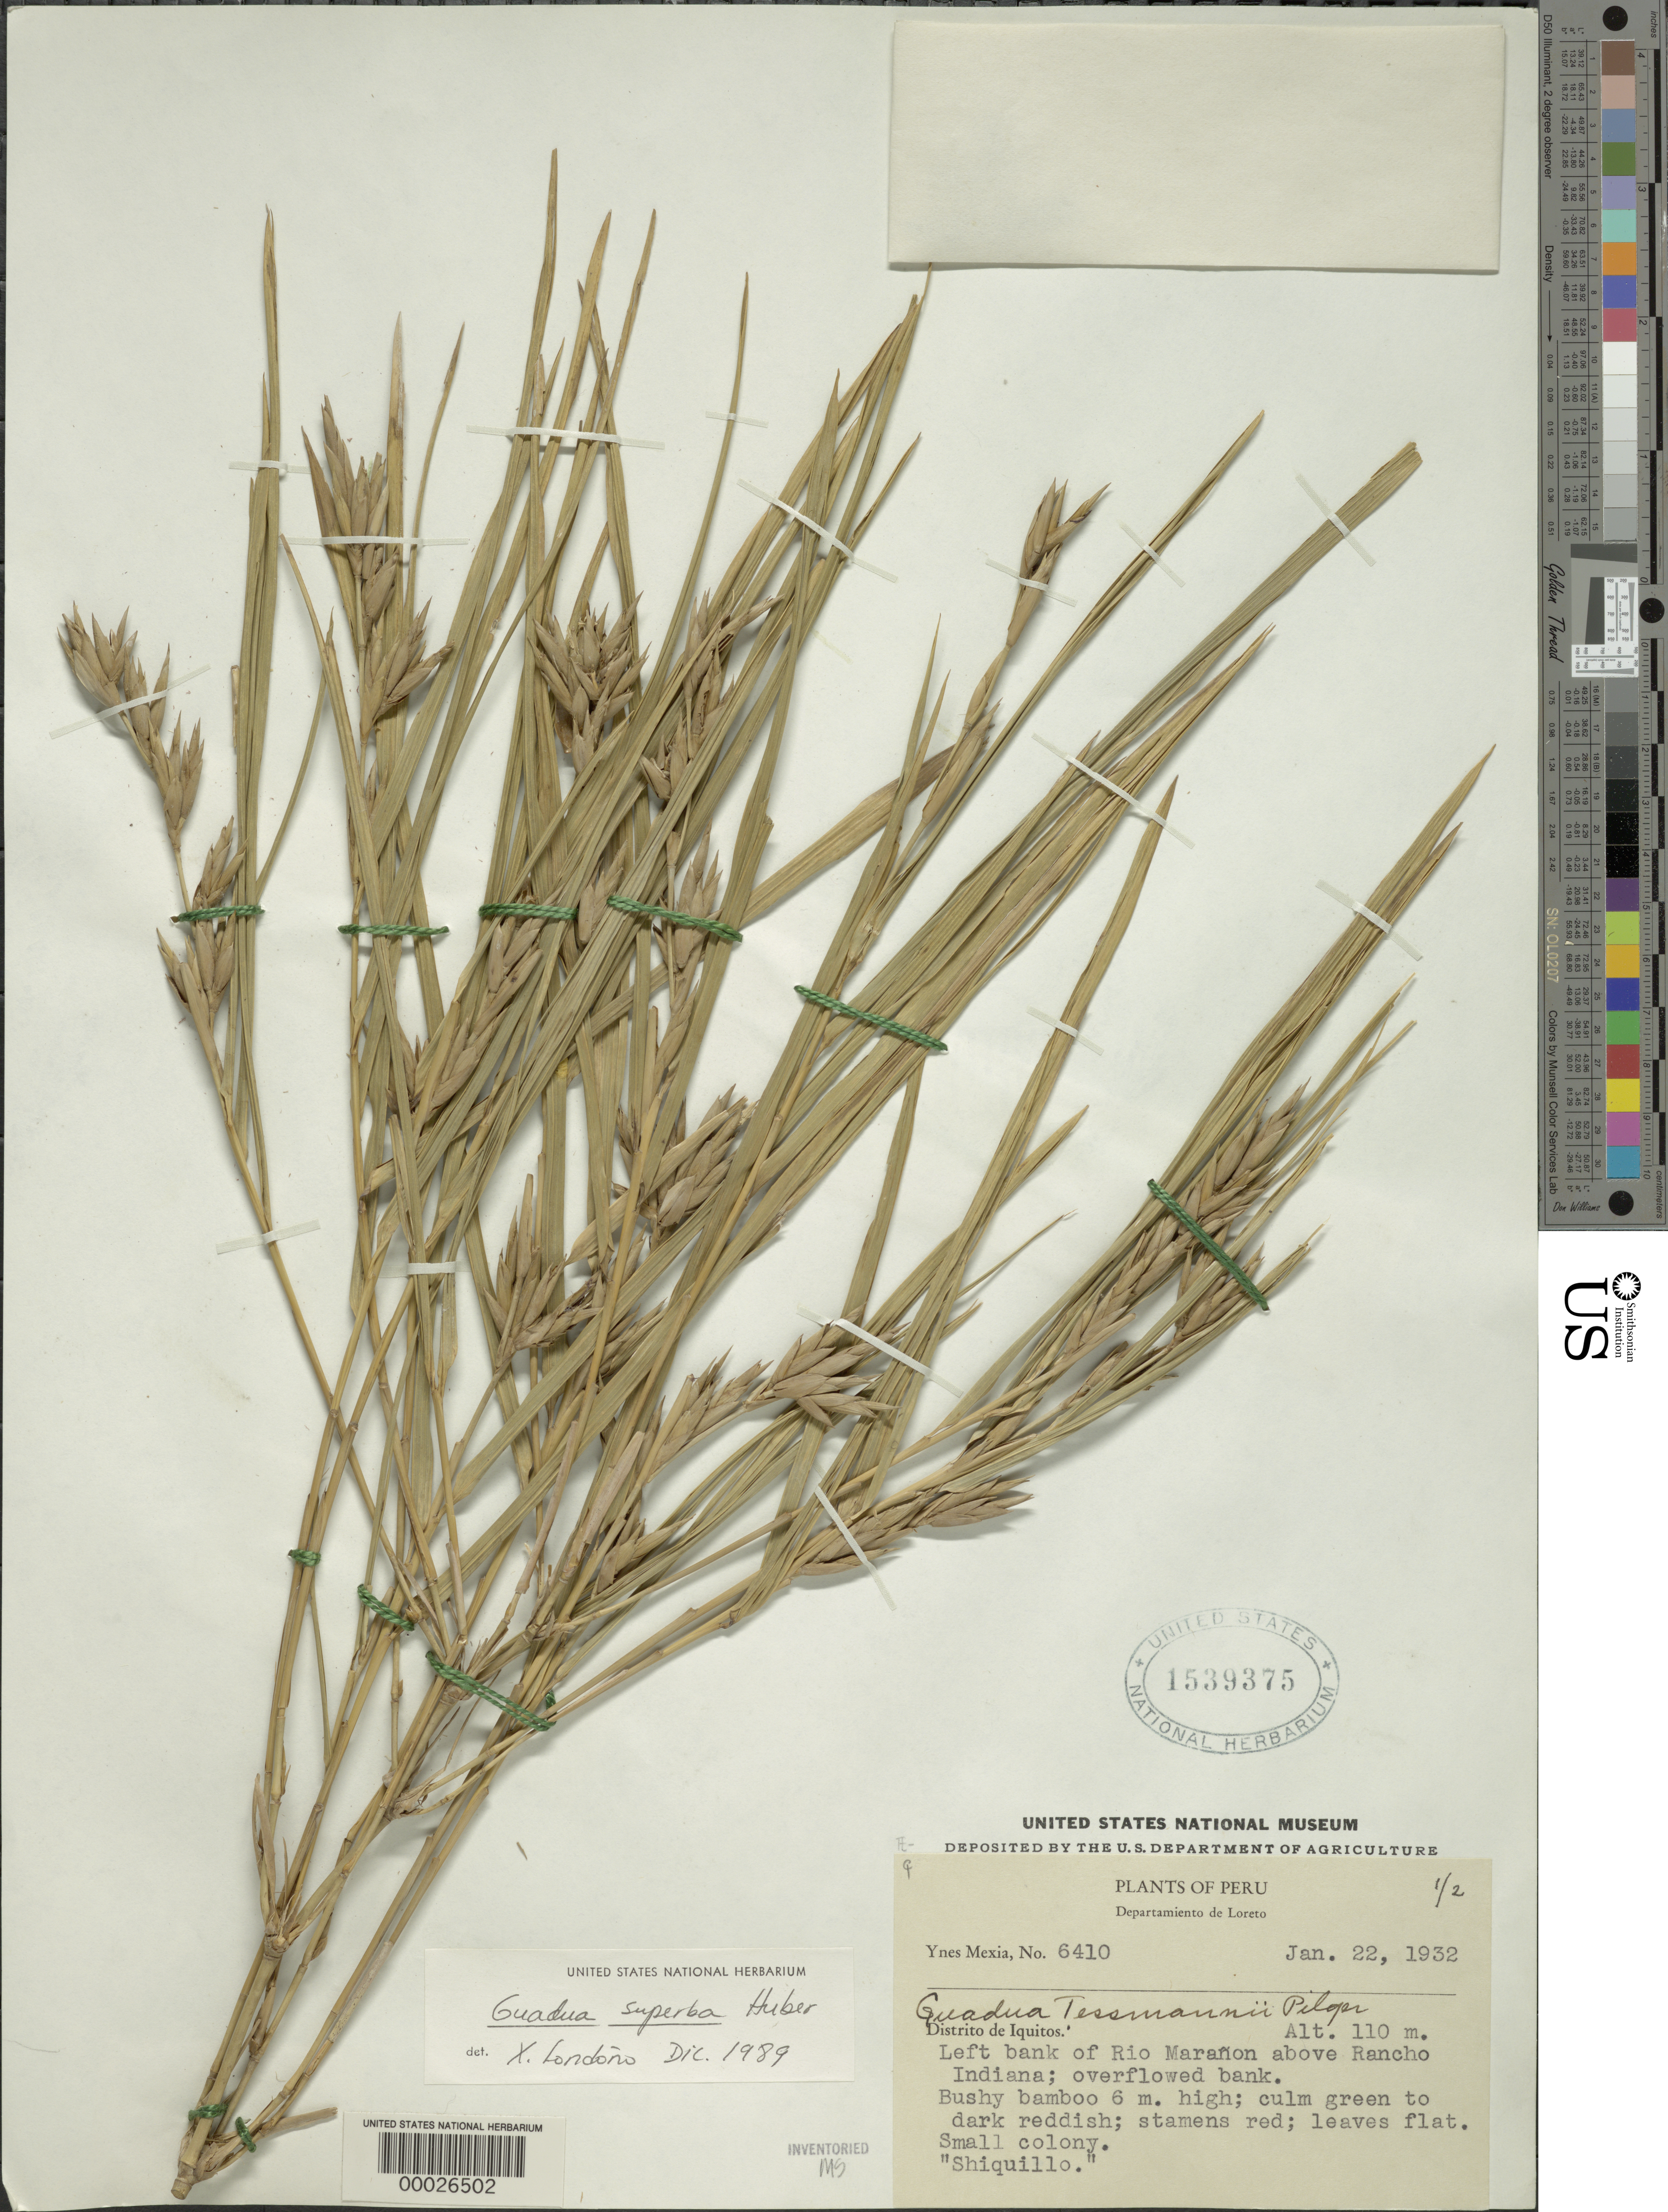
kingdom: Plantae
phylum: Tracheophyta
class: Liliopsida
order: Poales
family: Poaceae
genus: Guadua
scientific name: Guadua superba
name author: Huber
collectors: Y. Mexia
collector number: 6410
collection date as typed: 22 Jan 1932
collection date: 1932-01-22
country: Peru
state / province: Loreto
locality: Left side of rio maranon above rancho indiana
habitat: Overflowed bank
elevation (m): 110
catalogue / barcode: US 1539375